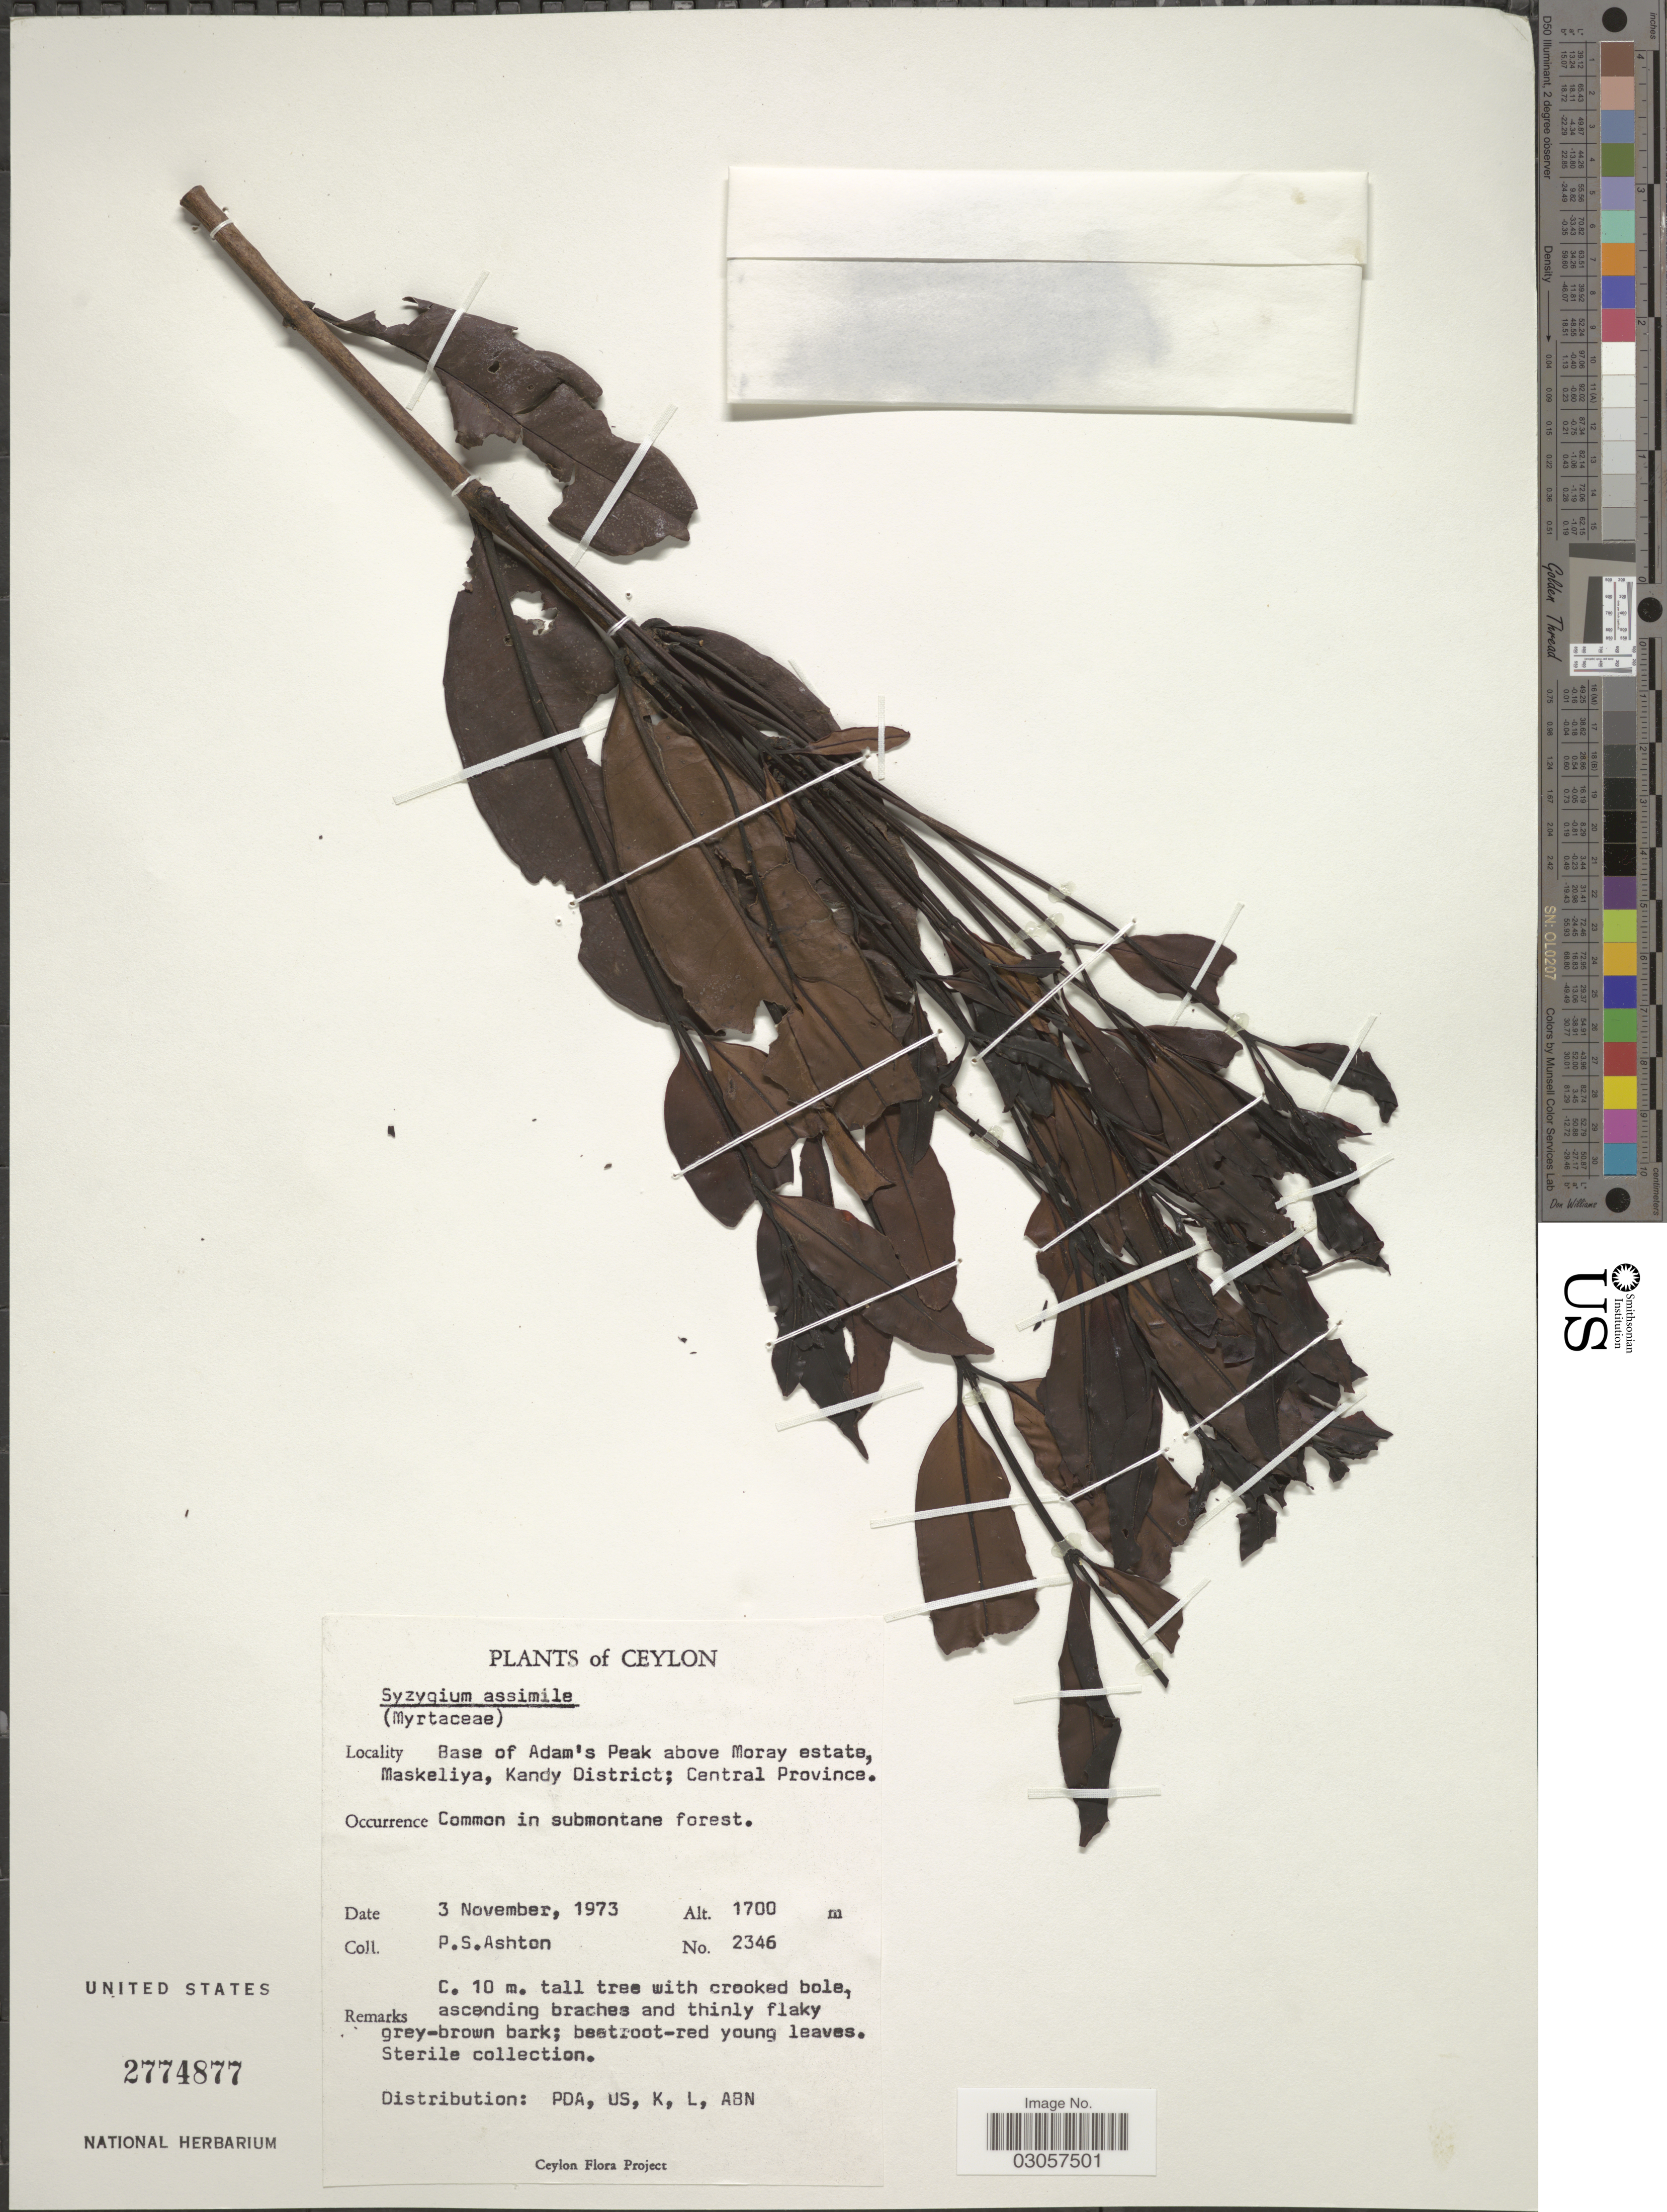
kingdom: Plantae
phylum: Tracheophyta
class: Magnoliopsida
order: Myrtales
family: Myrtaceae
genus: Syzygium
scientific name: Syzygium assimile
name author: Thwaites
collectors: P. S. Ashton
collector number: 2346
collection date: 1973-11-03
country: Sri Lanka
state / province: Central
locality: Ceylon, Base of Adam's Peak, above Moray estate, Maskeliya, Kandy District; Central Province.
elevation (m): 1700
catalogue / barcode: US 2774877